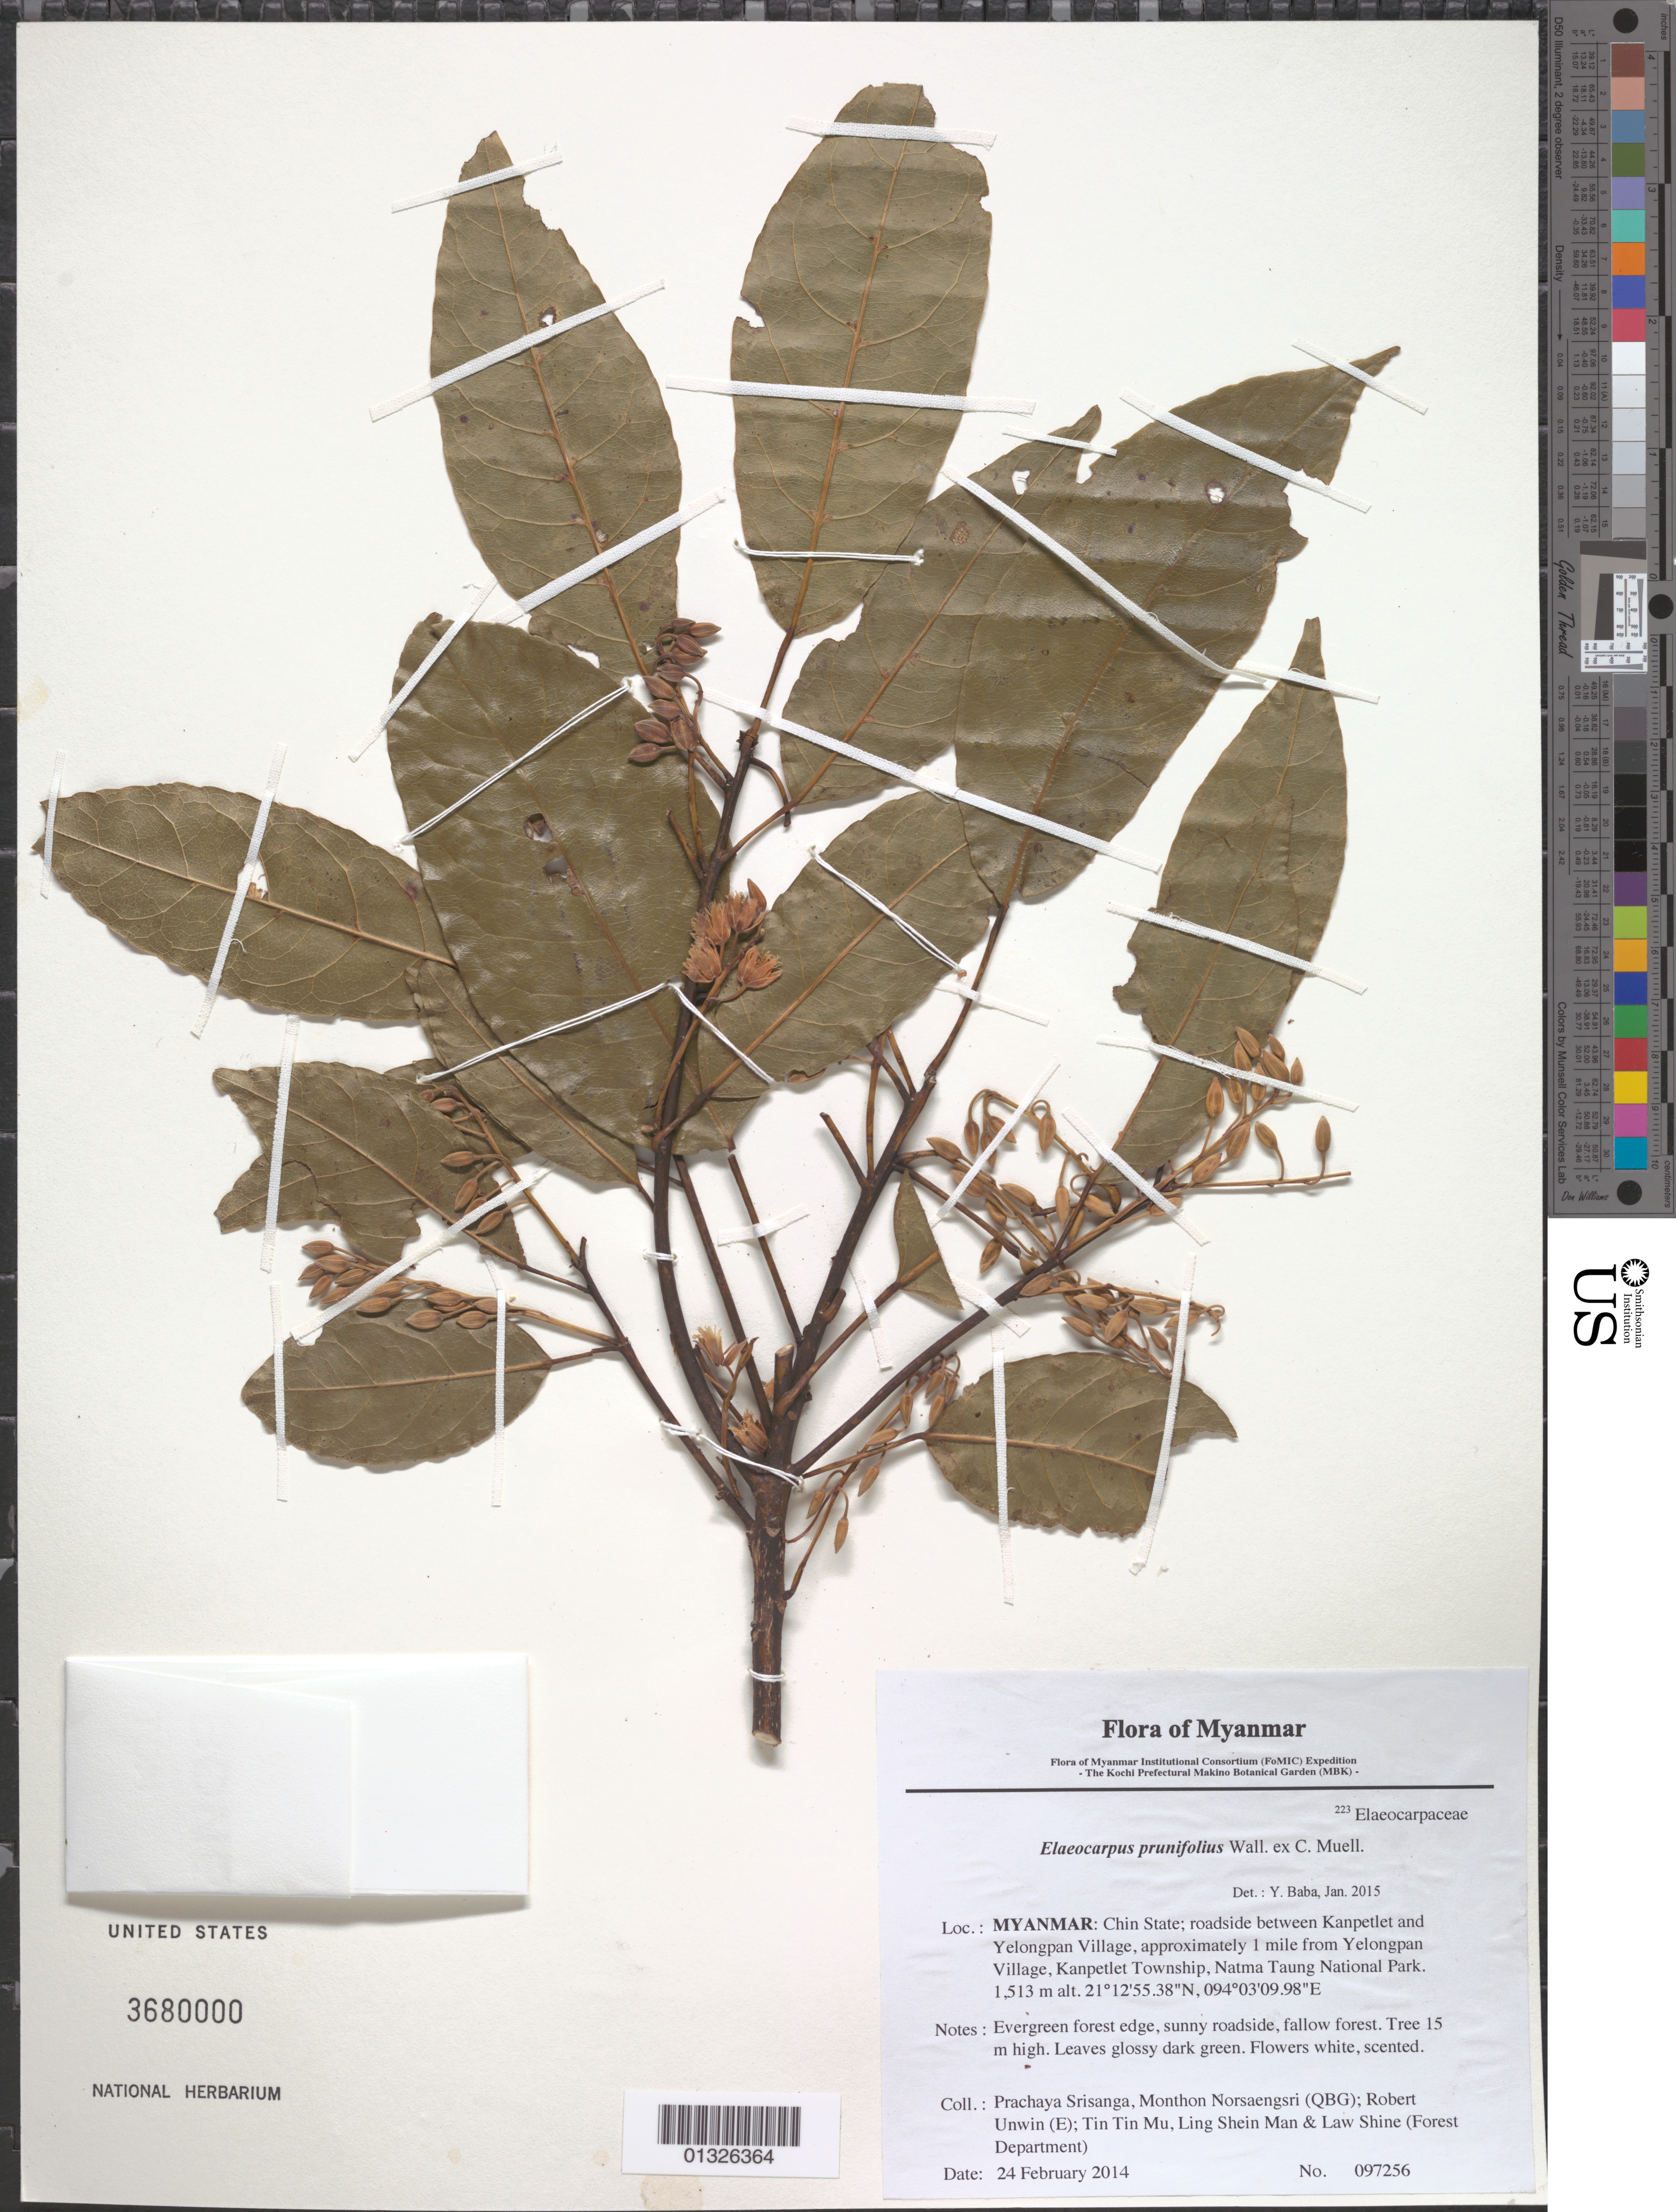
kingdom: Plantae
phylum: Tracheophyta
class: Magnoliopsida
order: Oxalidales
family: Elaeocarpaceae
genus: Elaeocarpus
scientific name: Elaeocarpus prunifolius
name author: Wall. ex K. Müller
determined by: Baba, Y.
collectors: P. Srisanga, M. Norsaengsri, R. Unwin, Tin Tin Mu, Ling Shein Man & L. Shine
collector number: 97256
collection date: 2014-02-24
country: Myanmar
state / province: Chin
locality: Roadside between Kanpetlet and Yelongpan Village, approximately 1 mile from Yelongpan Village, Kanpetlet Township, Natma Taung National Park.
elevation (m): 1513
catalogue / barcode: US 3680000